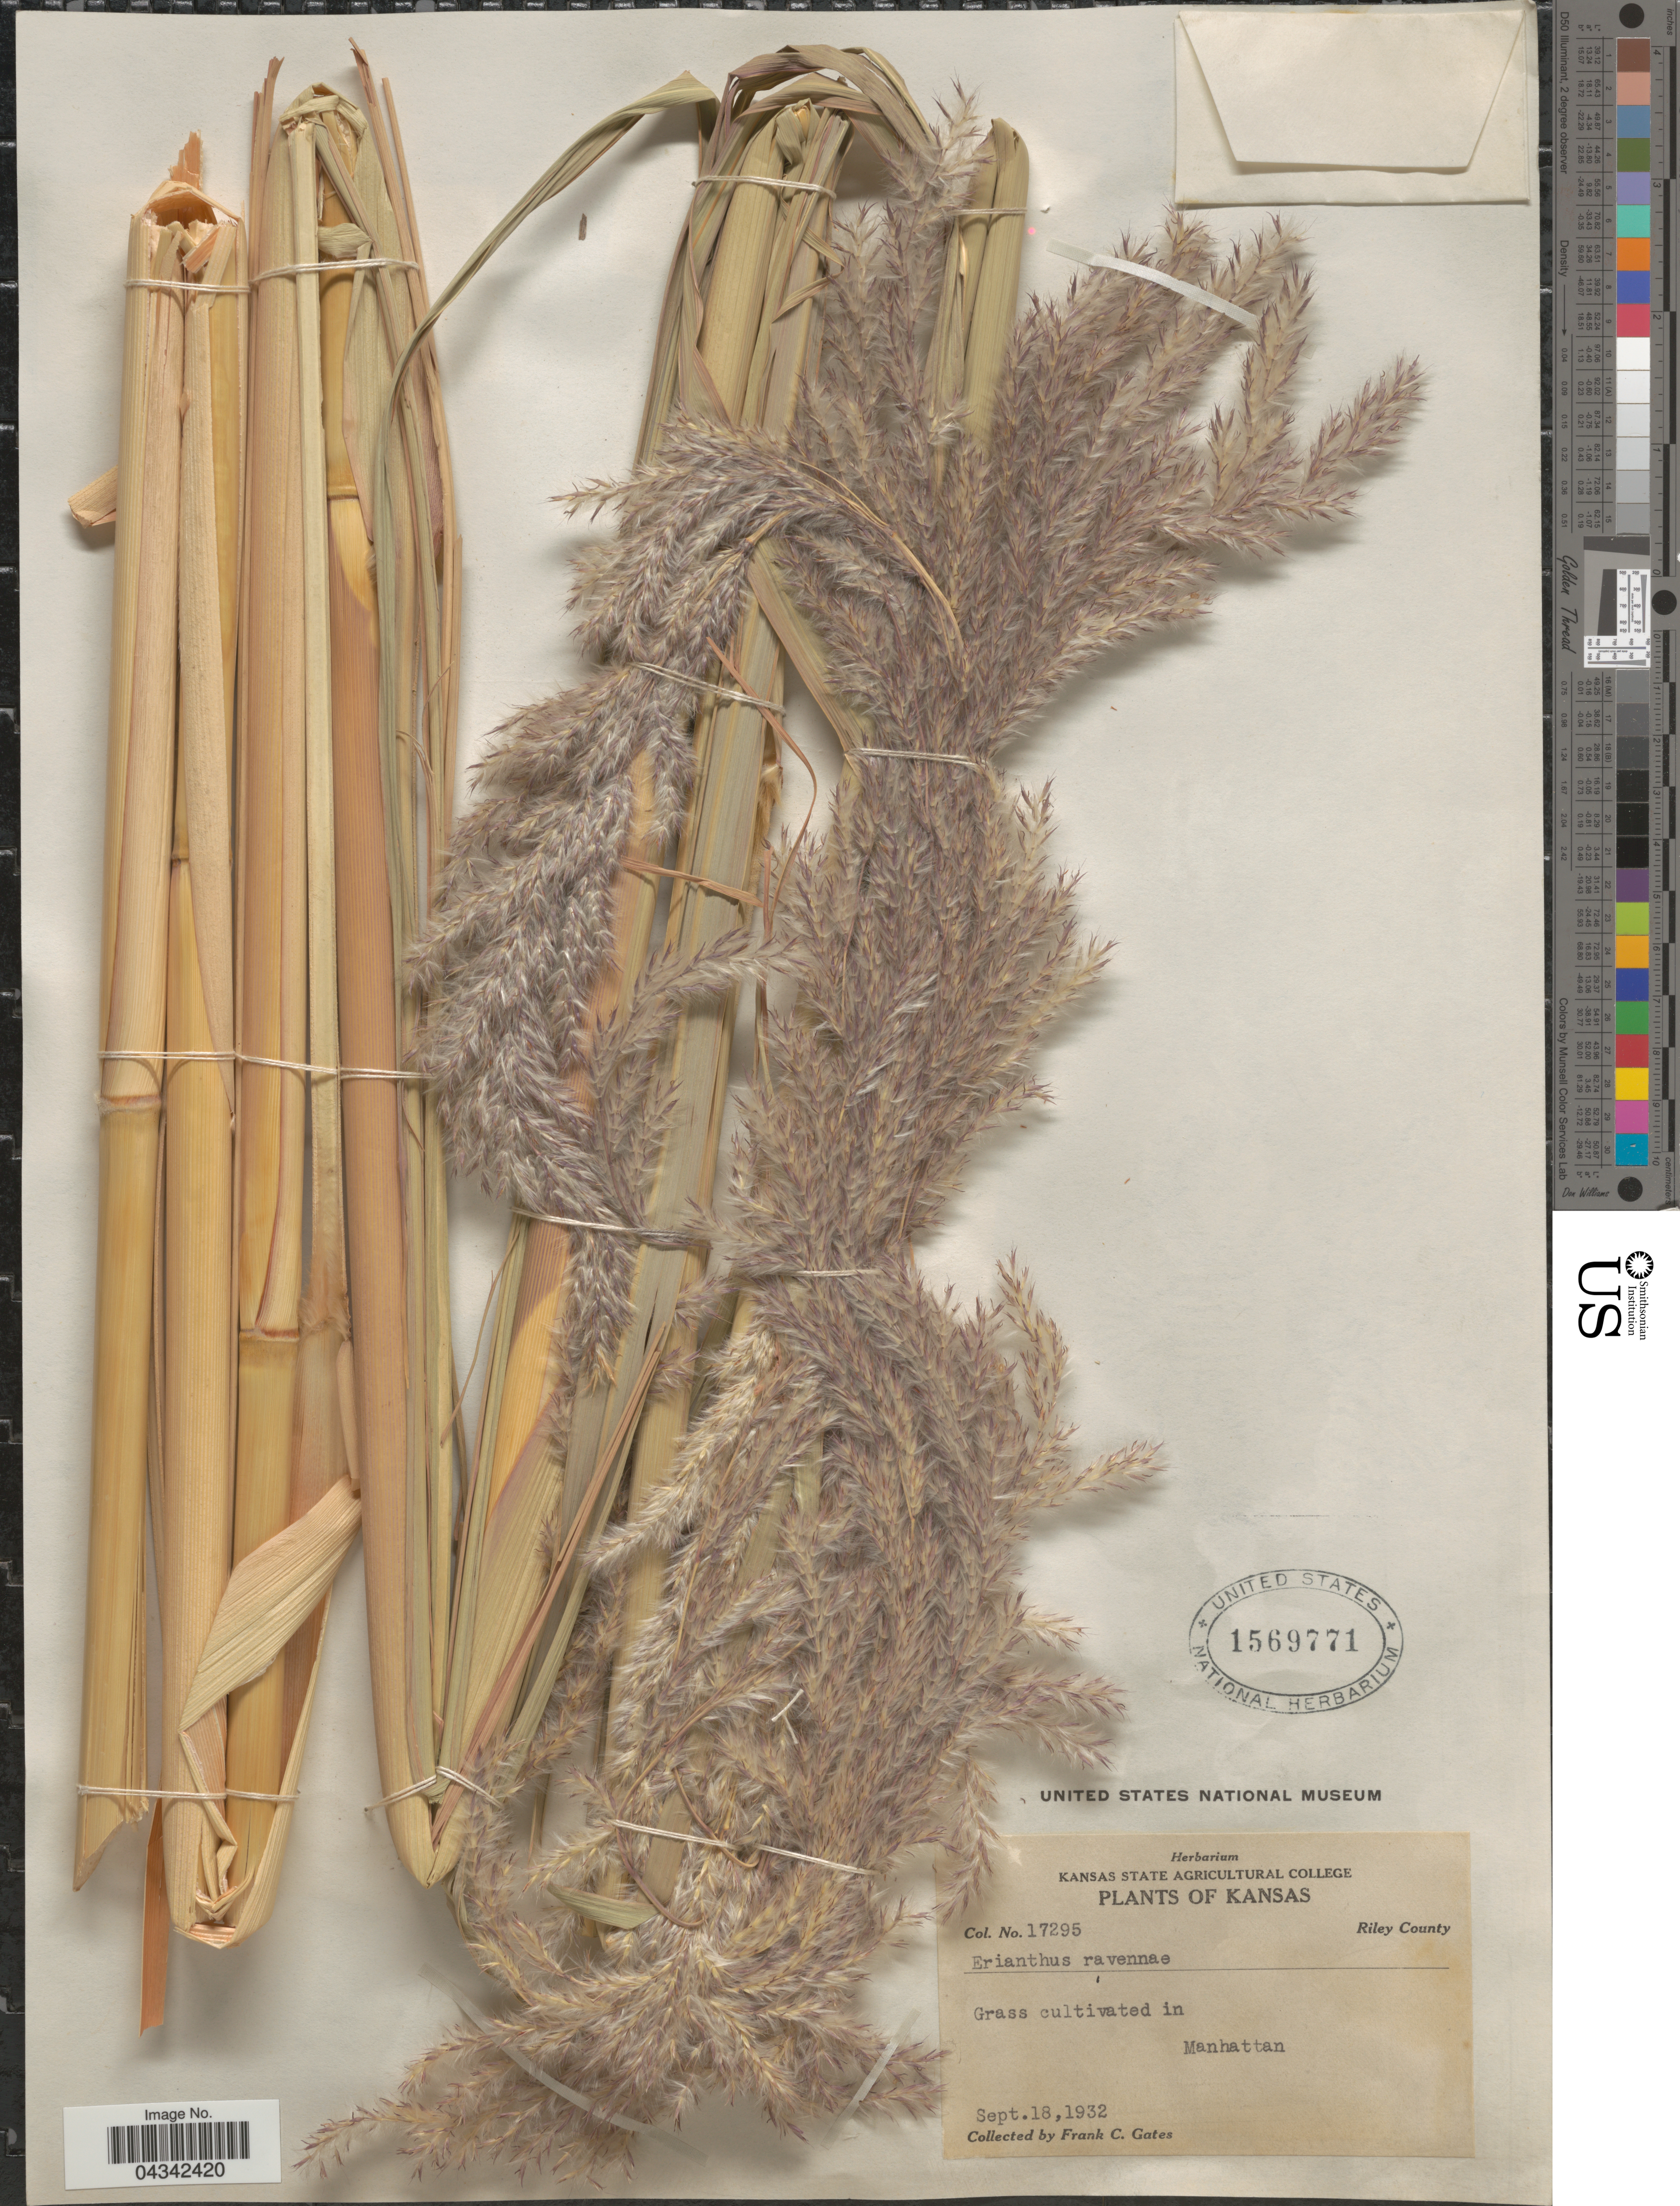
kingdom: Plantae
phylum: Tracheophyta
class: Liliopsida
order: Poales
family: Poaceae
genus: Tripidium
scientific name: Tripidium ravennae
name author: (L.) H. Scholz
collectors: F. C. Gates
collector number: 17295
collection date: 1932-09-18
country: United States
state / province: Kansas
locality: Cultivated in Manhattan.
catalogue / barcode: US 1569771